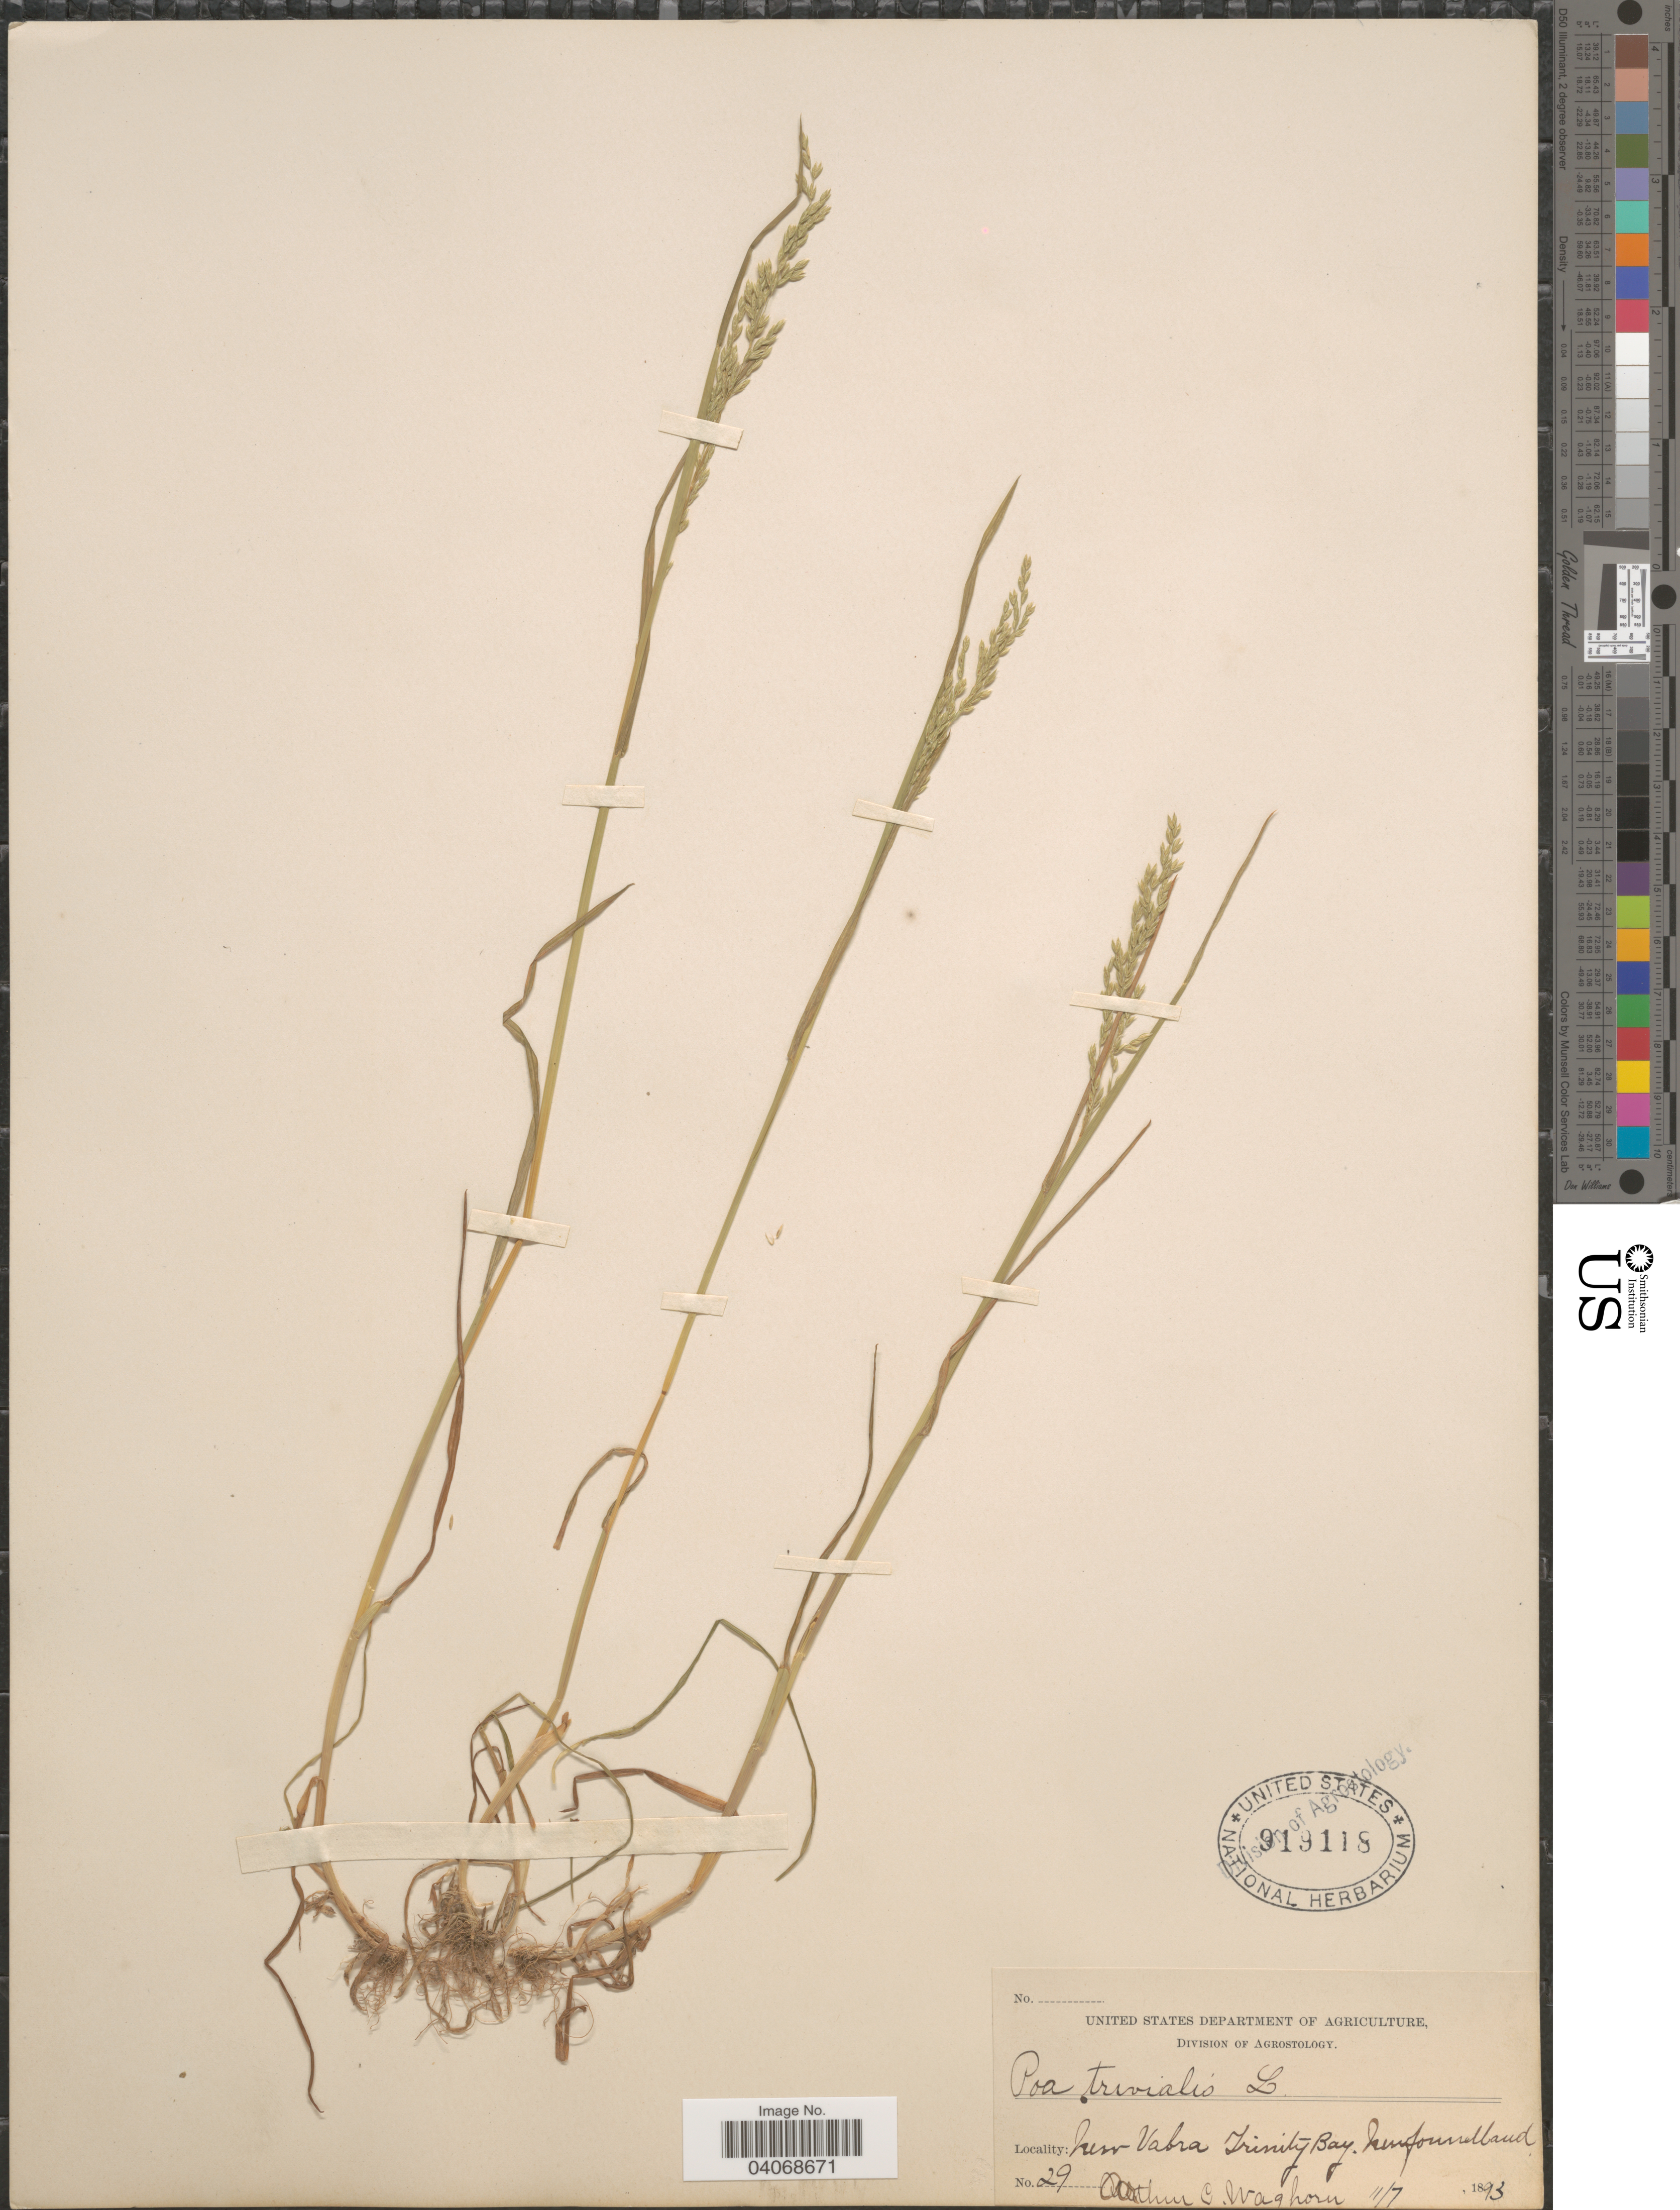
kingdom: Plantae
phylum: Tracheophyta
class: Liliopsida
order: Poales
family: Poaceae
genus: Poa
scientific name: Poa trivialis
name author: L.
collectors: A. Waghorn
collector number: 29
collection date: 1893-07-11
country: Canada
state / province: Newfoundland and Labrador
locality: New Vabra. Trinity Bay.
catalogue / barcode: US 919118